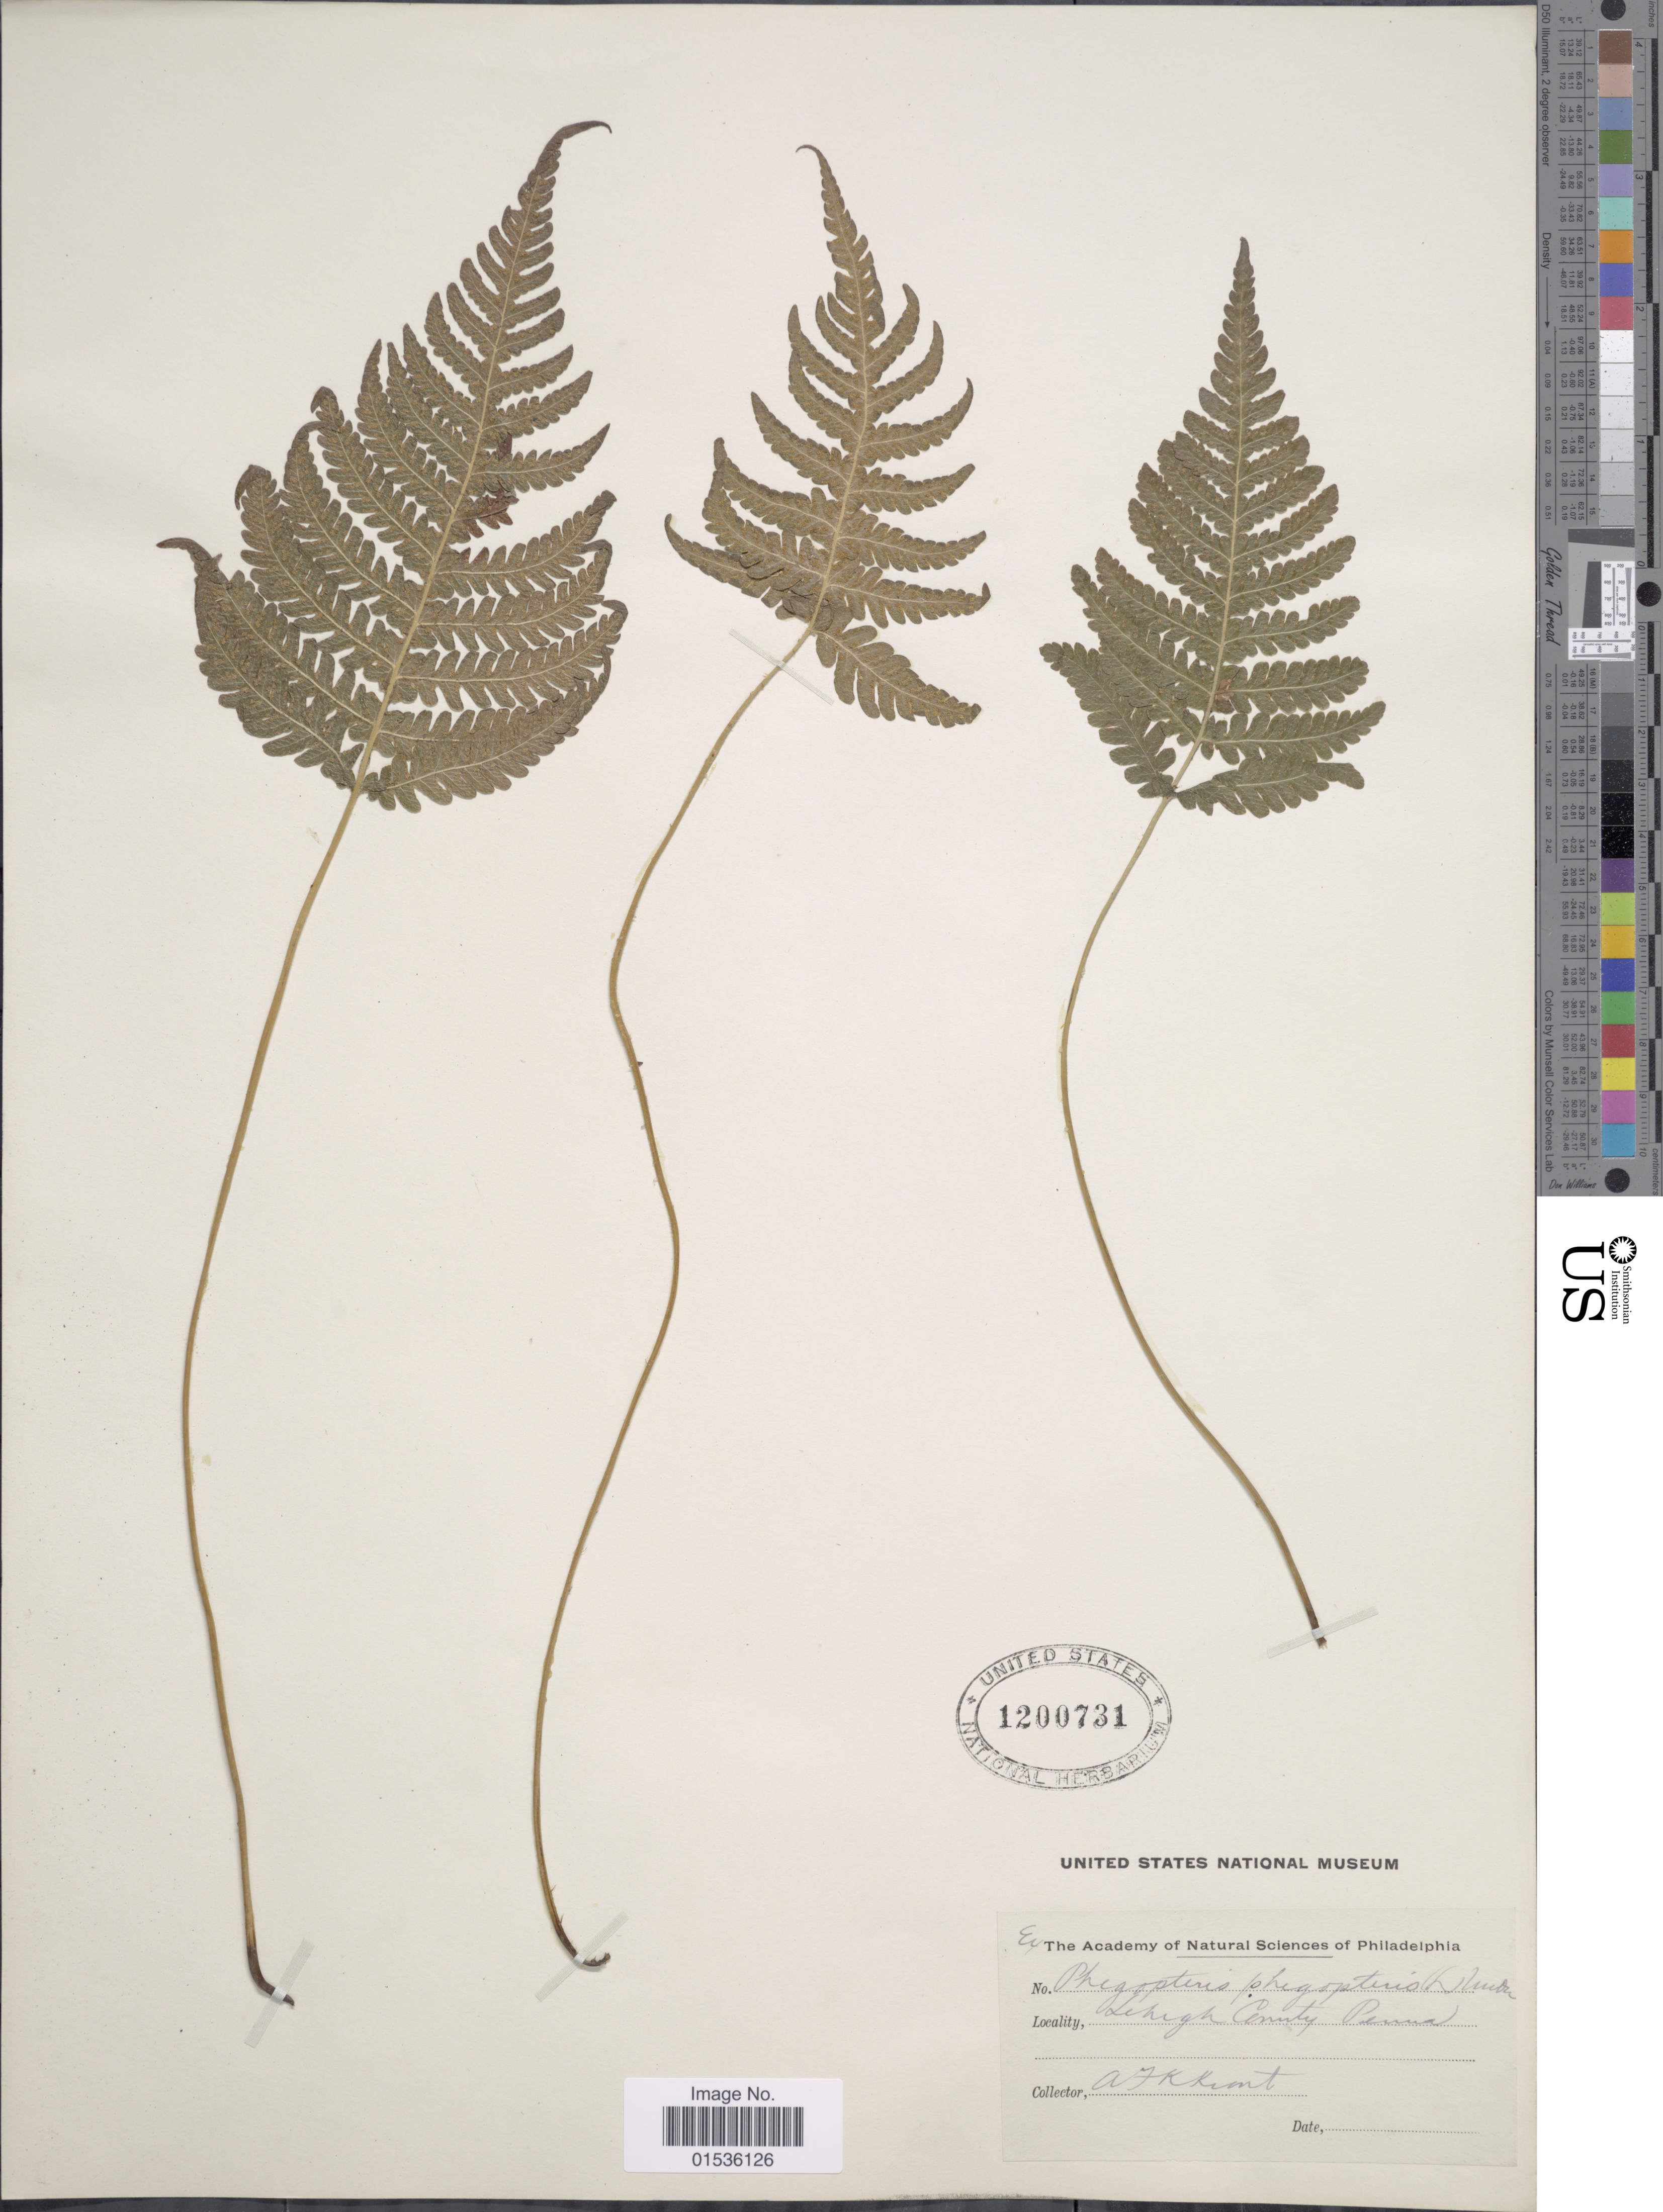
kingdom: Plantae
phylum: Tracheophyta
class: Polypodiopsida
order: Polypodiales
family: Thelypteridaceae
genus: Phegopteris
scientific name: Phegopteris connectilis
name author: (Michx.) Watt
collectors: A. Kimt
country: United States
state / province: Pennsylvania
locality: Lehigh County Penna.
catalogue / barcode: US 1200731